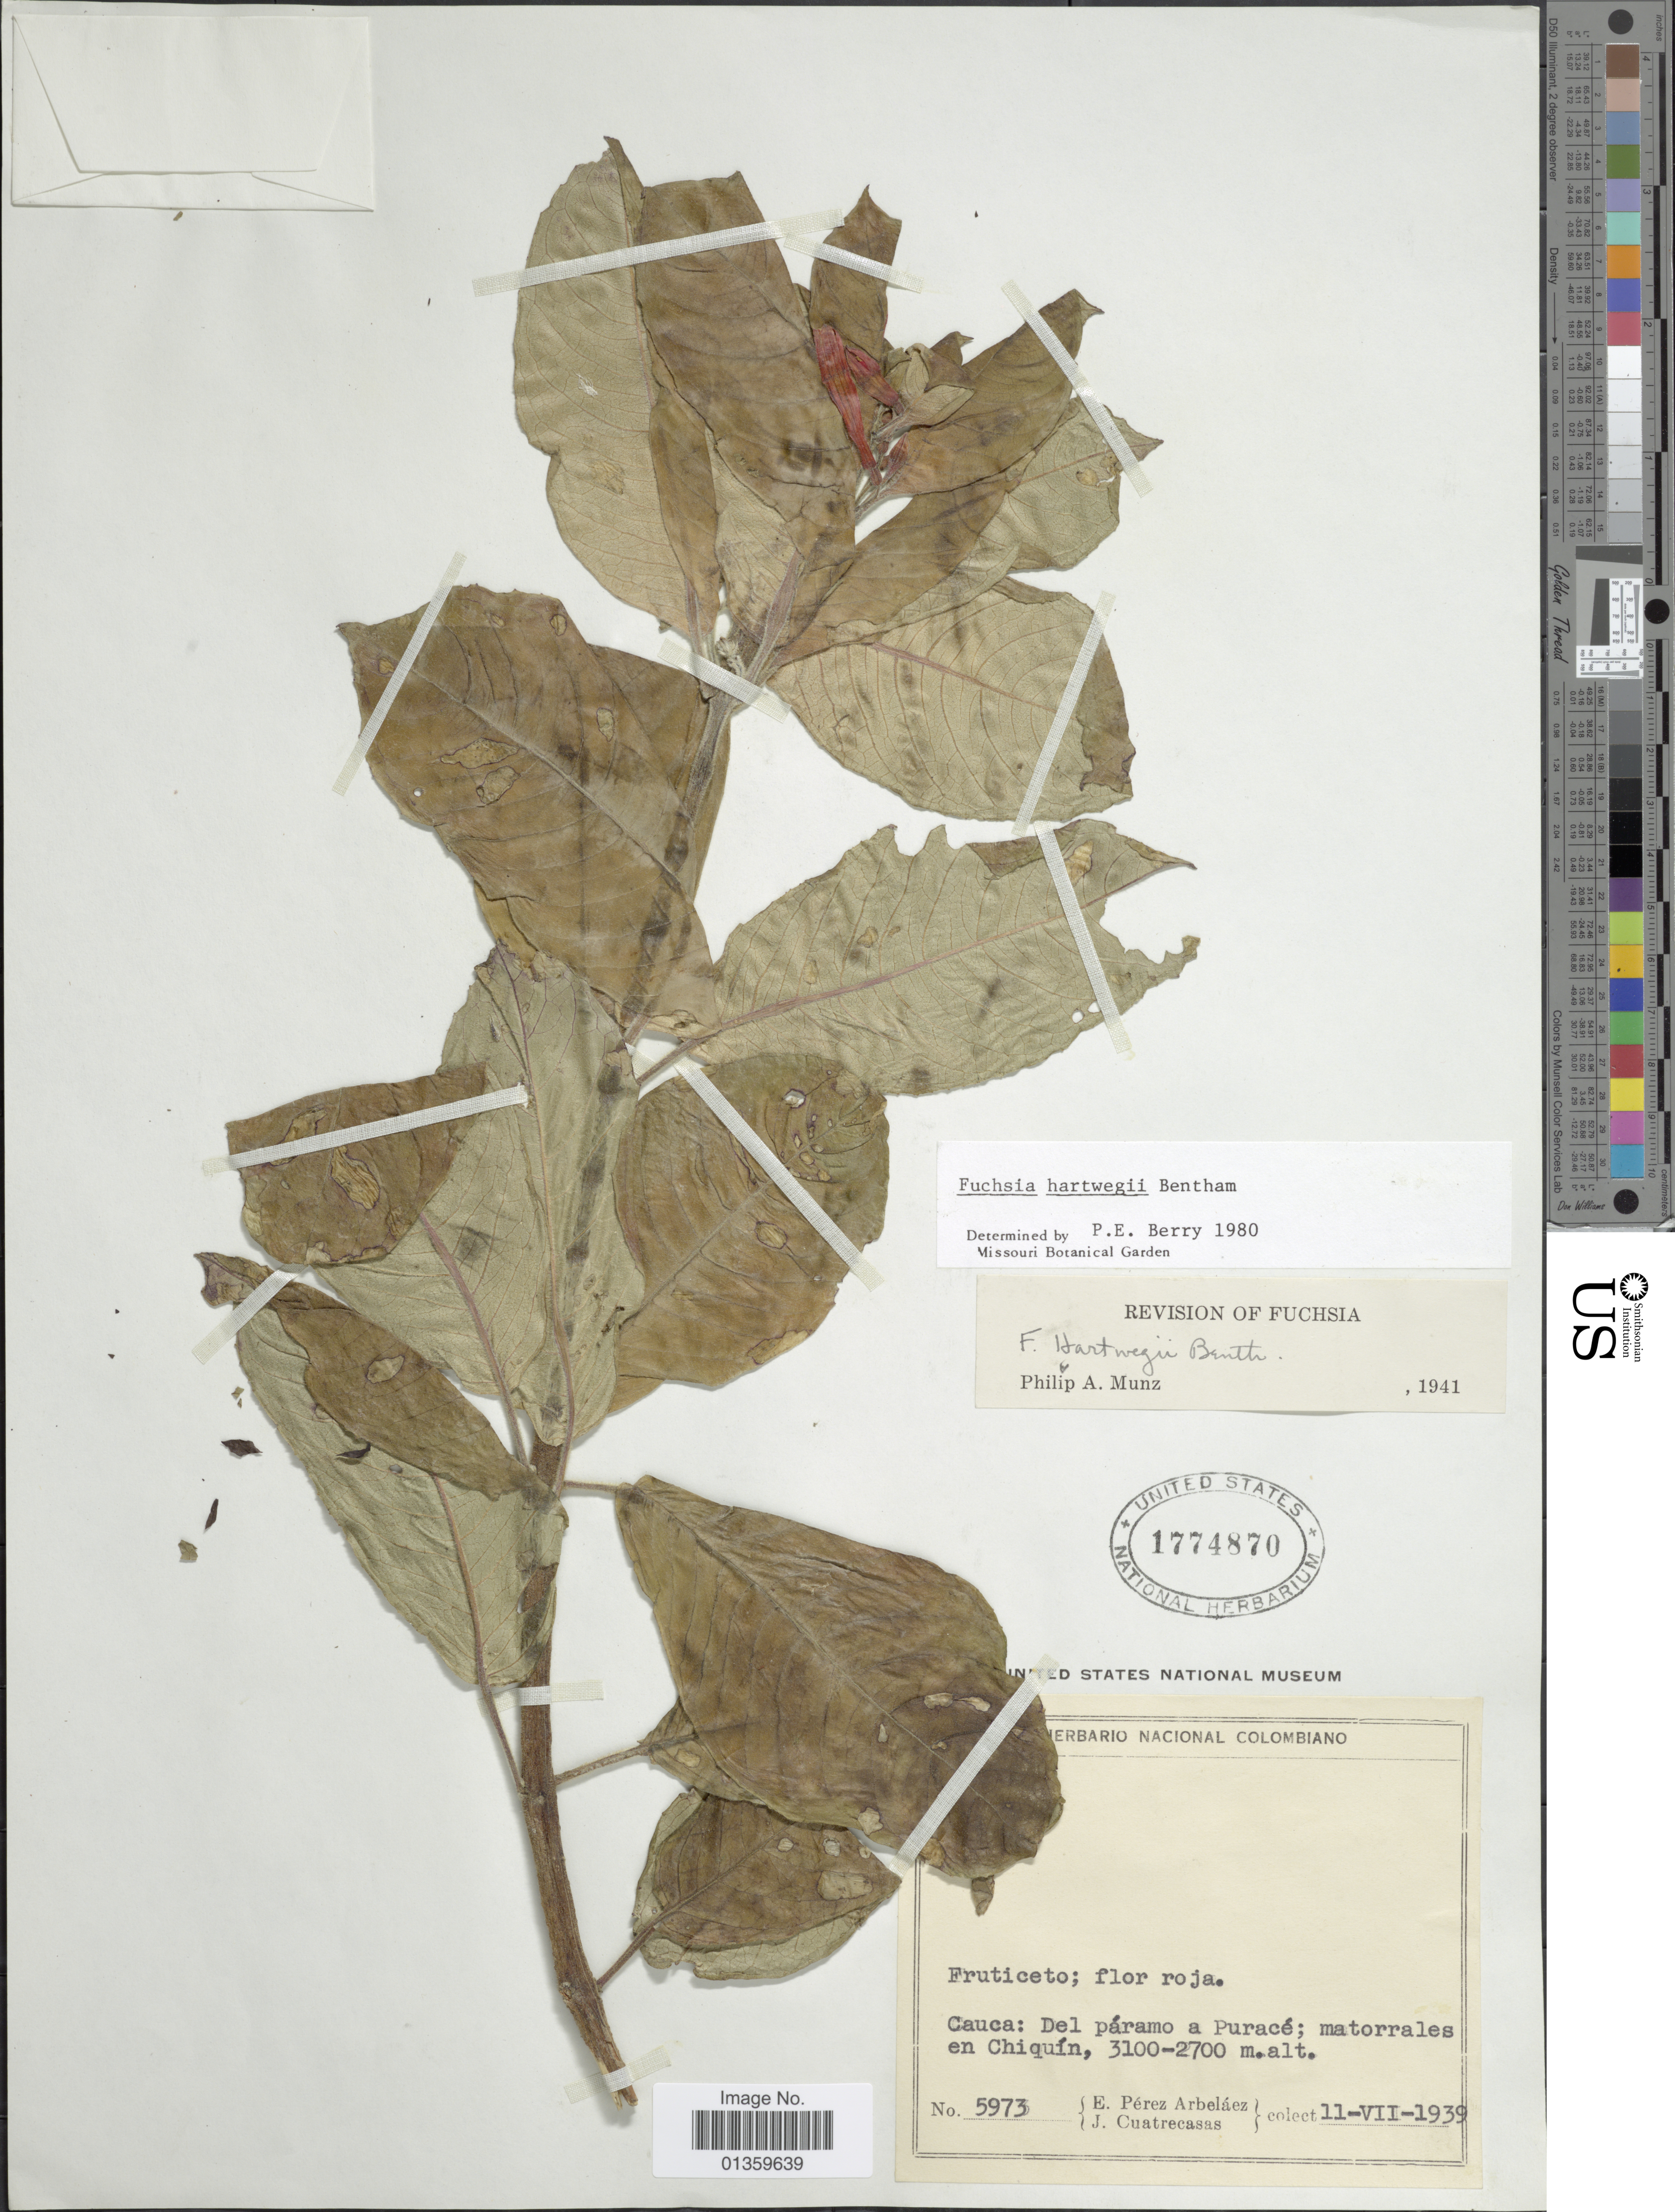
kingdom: Plantae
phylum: Tracheophyta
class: Magnoliopsida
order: Myrtales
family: Onagraceae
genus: Fuchsia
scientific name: Fuchsia hartwegii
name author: Benth.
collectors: E. Pérez Arbeláez & J. Cuatrecasas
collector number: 5973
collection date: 1939-07-11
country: Colombia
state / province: Cauca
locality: Del páramo a Puracé; matorrales en Chiquín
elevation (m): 2700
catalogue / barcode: US 1774870